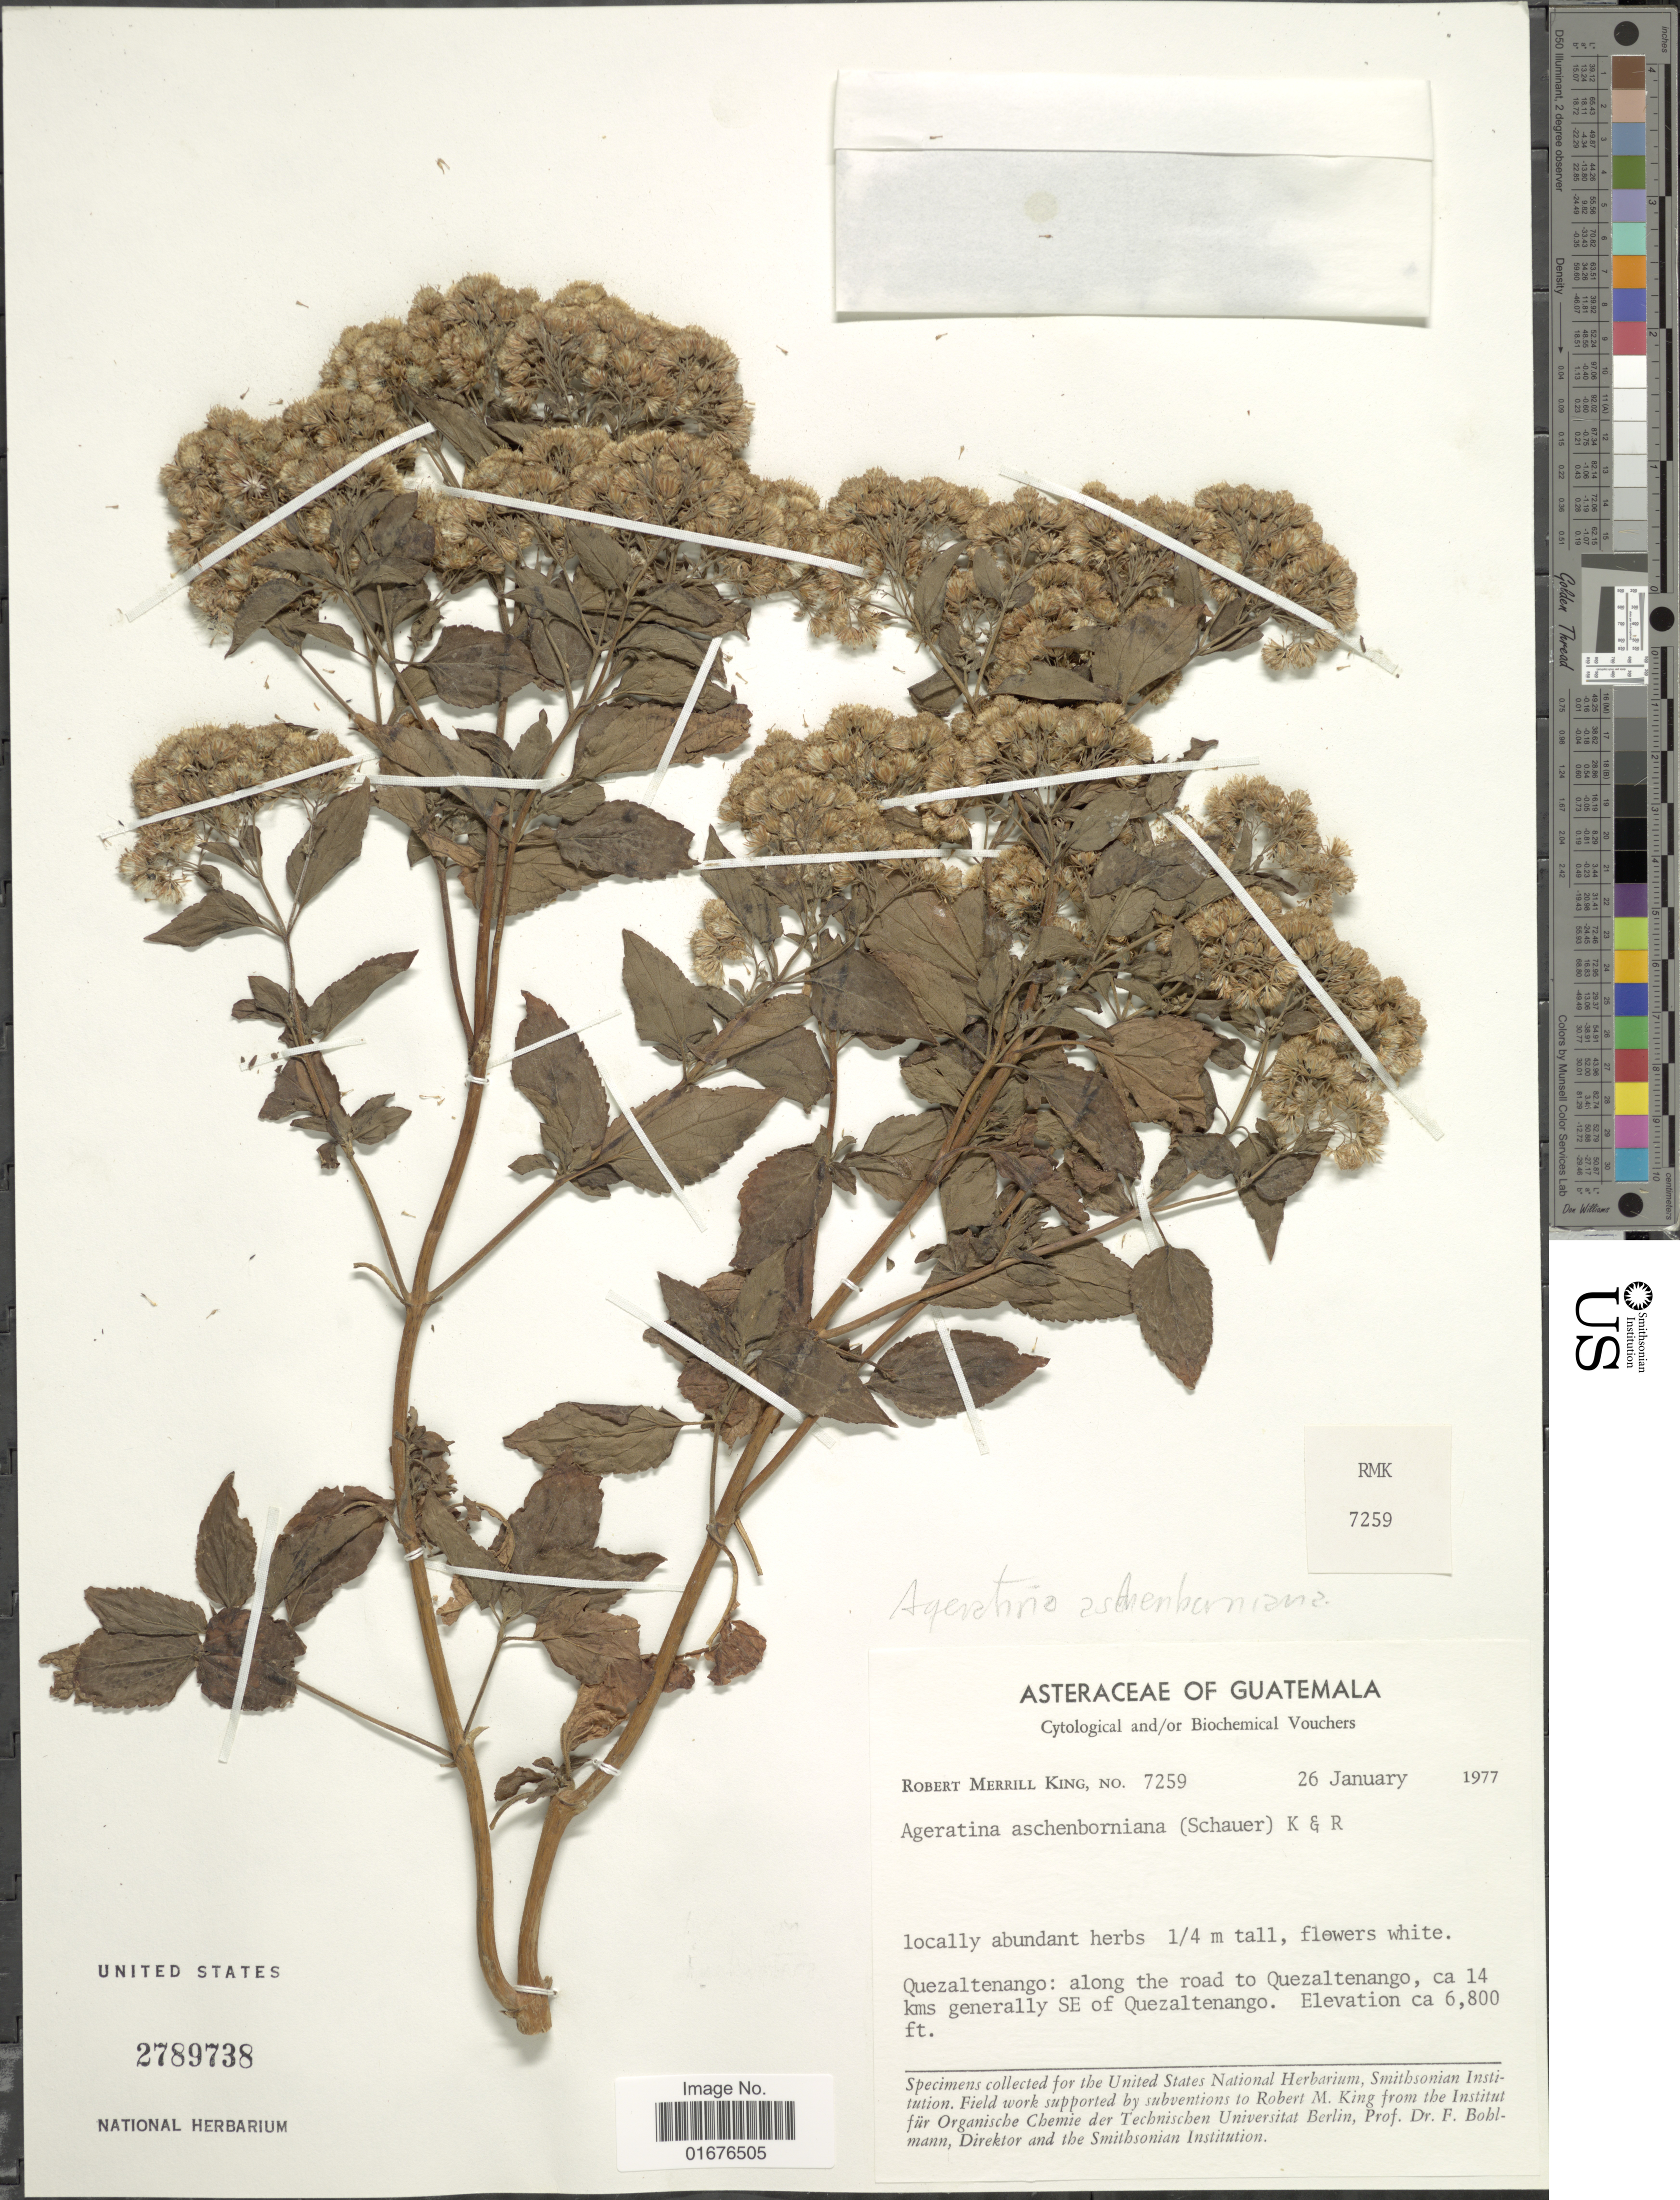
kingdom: Plantae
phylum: Tracheophyta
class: Magnoliopsida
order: Asterales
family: Asteraceae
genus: Ageratina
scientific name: Ageratina pichinchensis var. bustamenta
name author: (DC.) R.M. King & H. Rob.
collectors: R. M. King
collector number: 7259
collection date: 1977-01-26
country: Guatemala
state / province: Quetzaltenango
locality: Along the road to Quezaltenango, ca 14 kms generally SE of Quezaltenango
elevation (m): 2073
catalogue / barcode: US 2789738